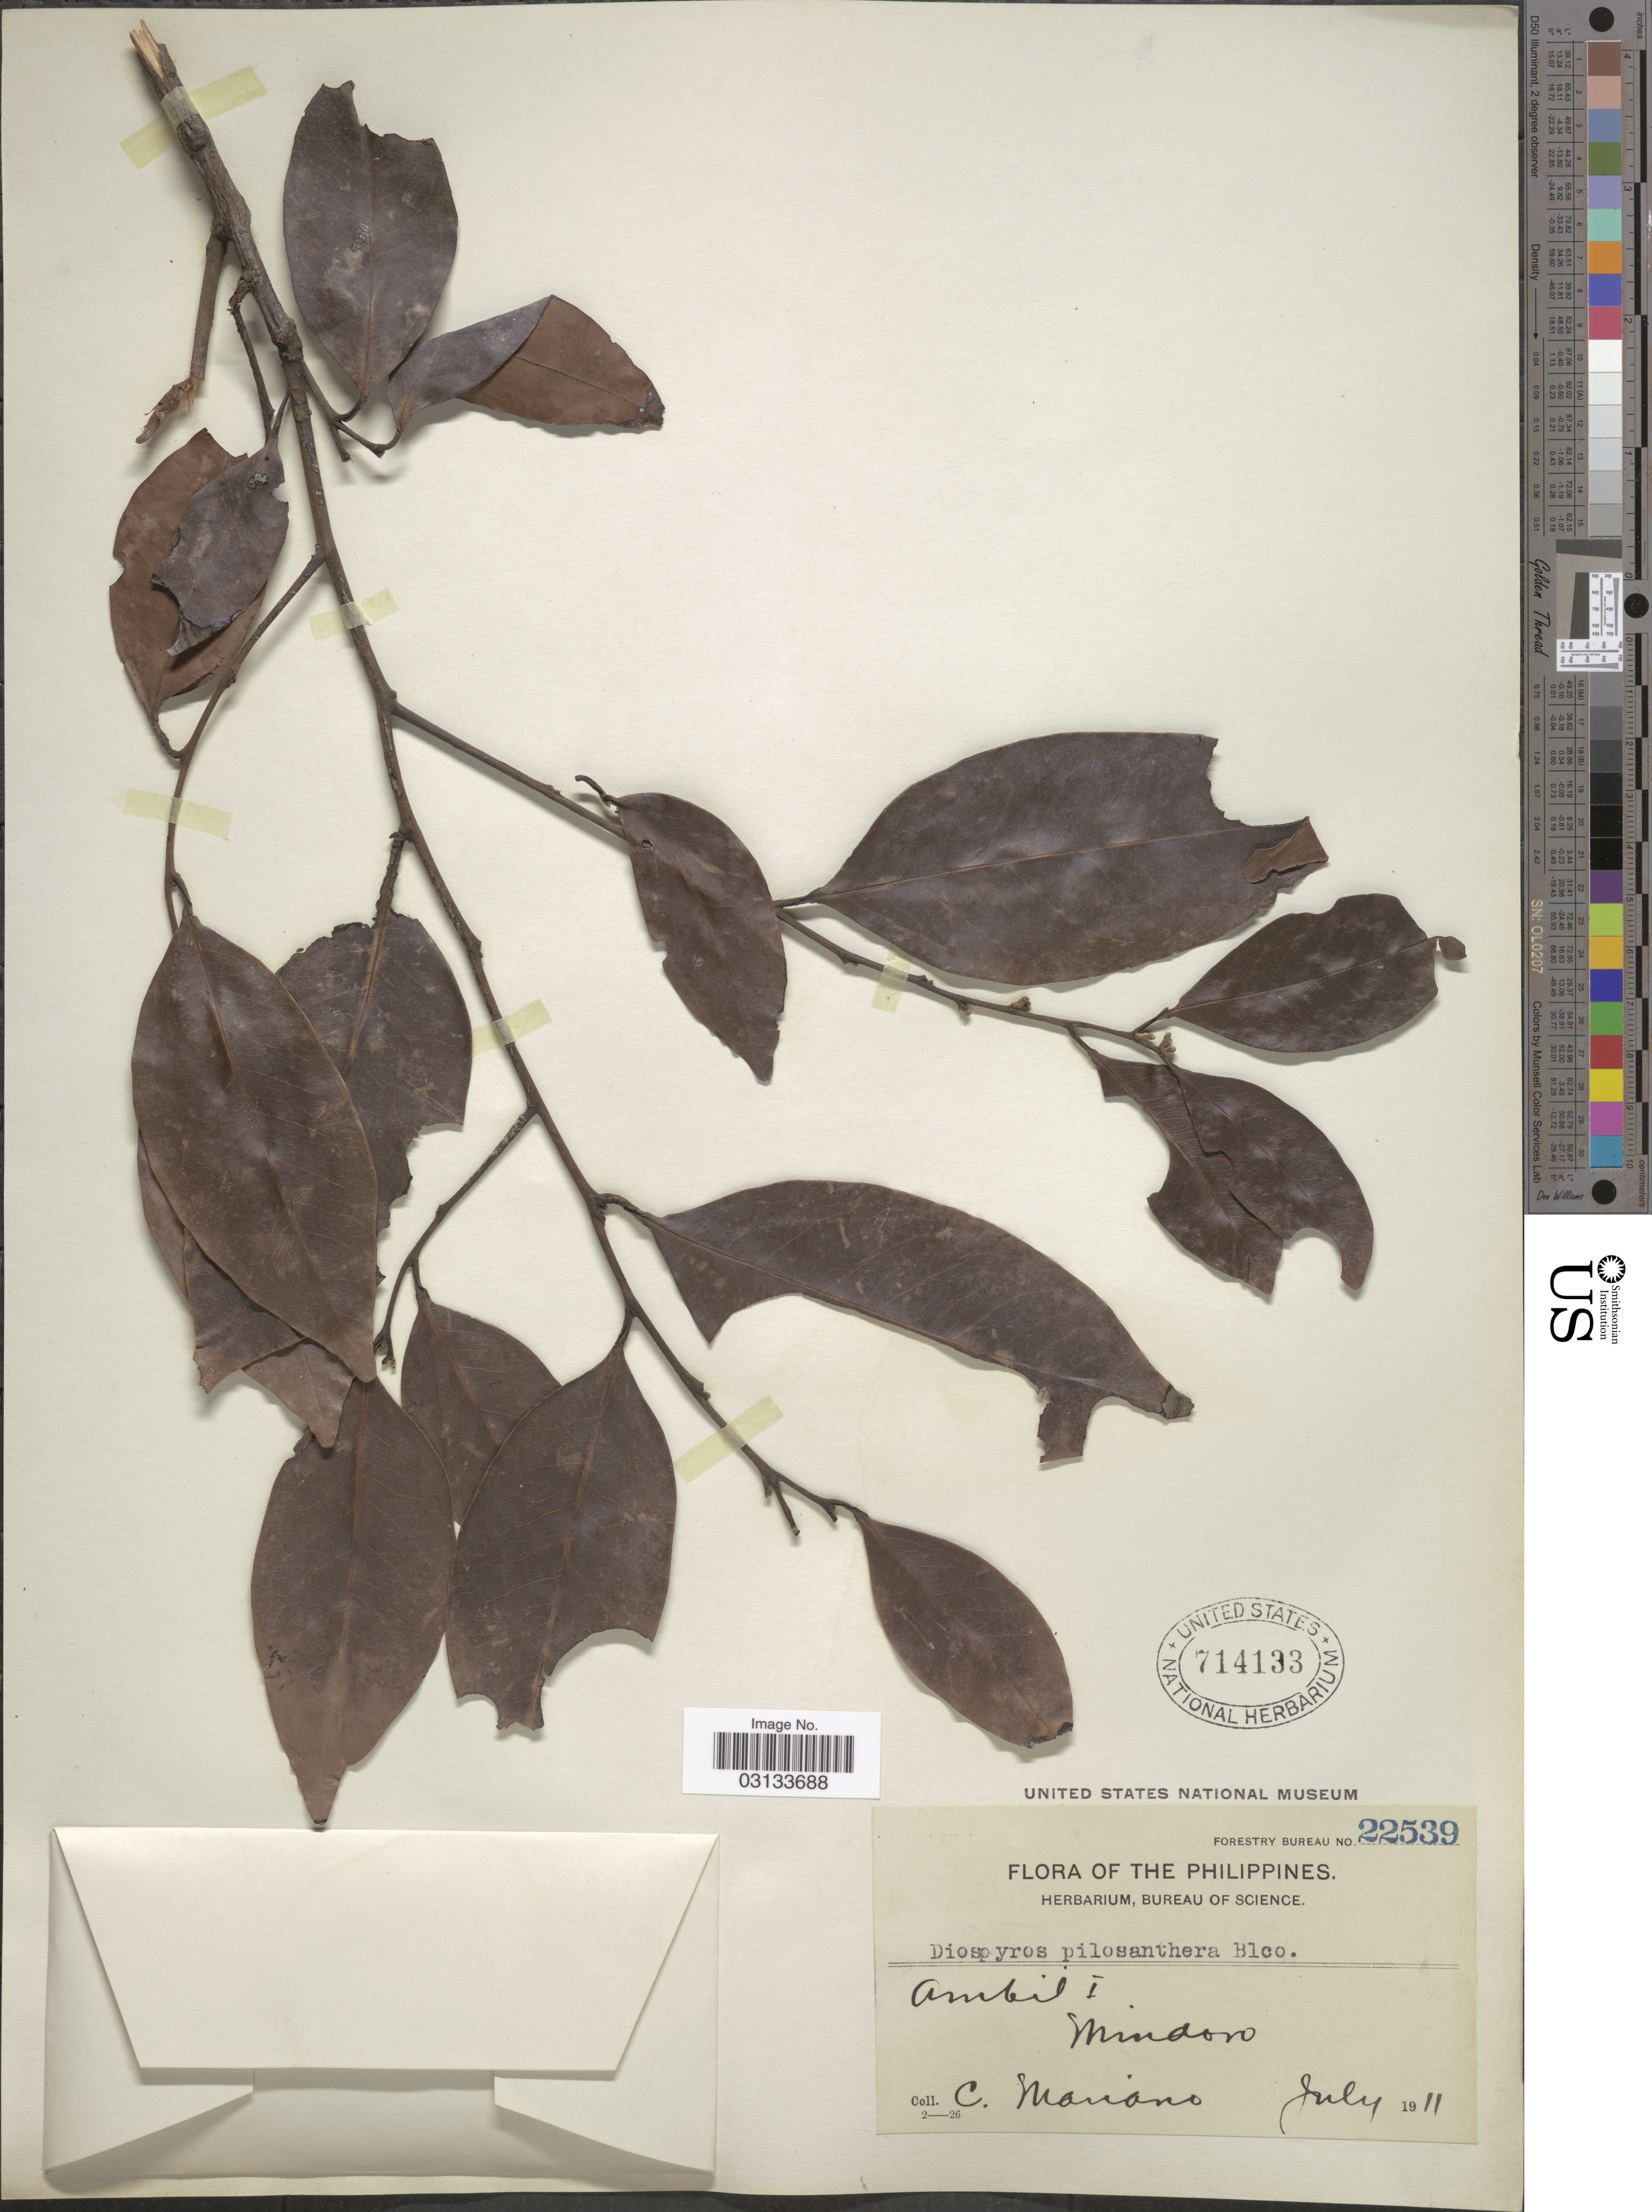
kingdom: Plantae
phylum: Tracheophyta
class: Magnoliopsida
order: Ericales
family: Ebenaceae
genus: Diospyros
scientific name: Diospyros pilosanthera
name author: Blanco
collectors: C. Mariano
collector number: Forestry Bureau 22539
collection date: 1911-07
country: Philippines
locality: Ambil I., Mindoro.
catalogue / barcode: US 714133